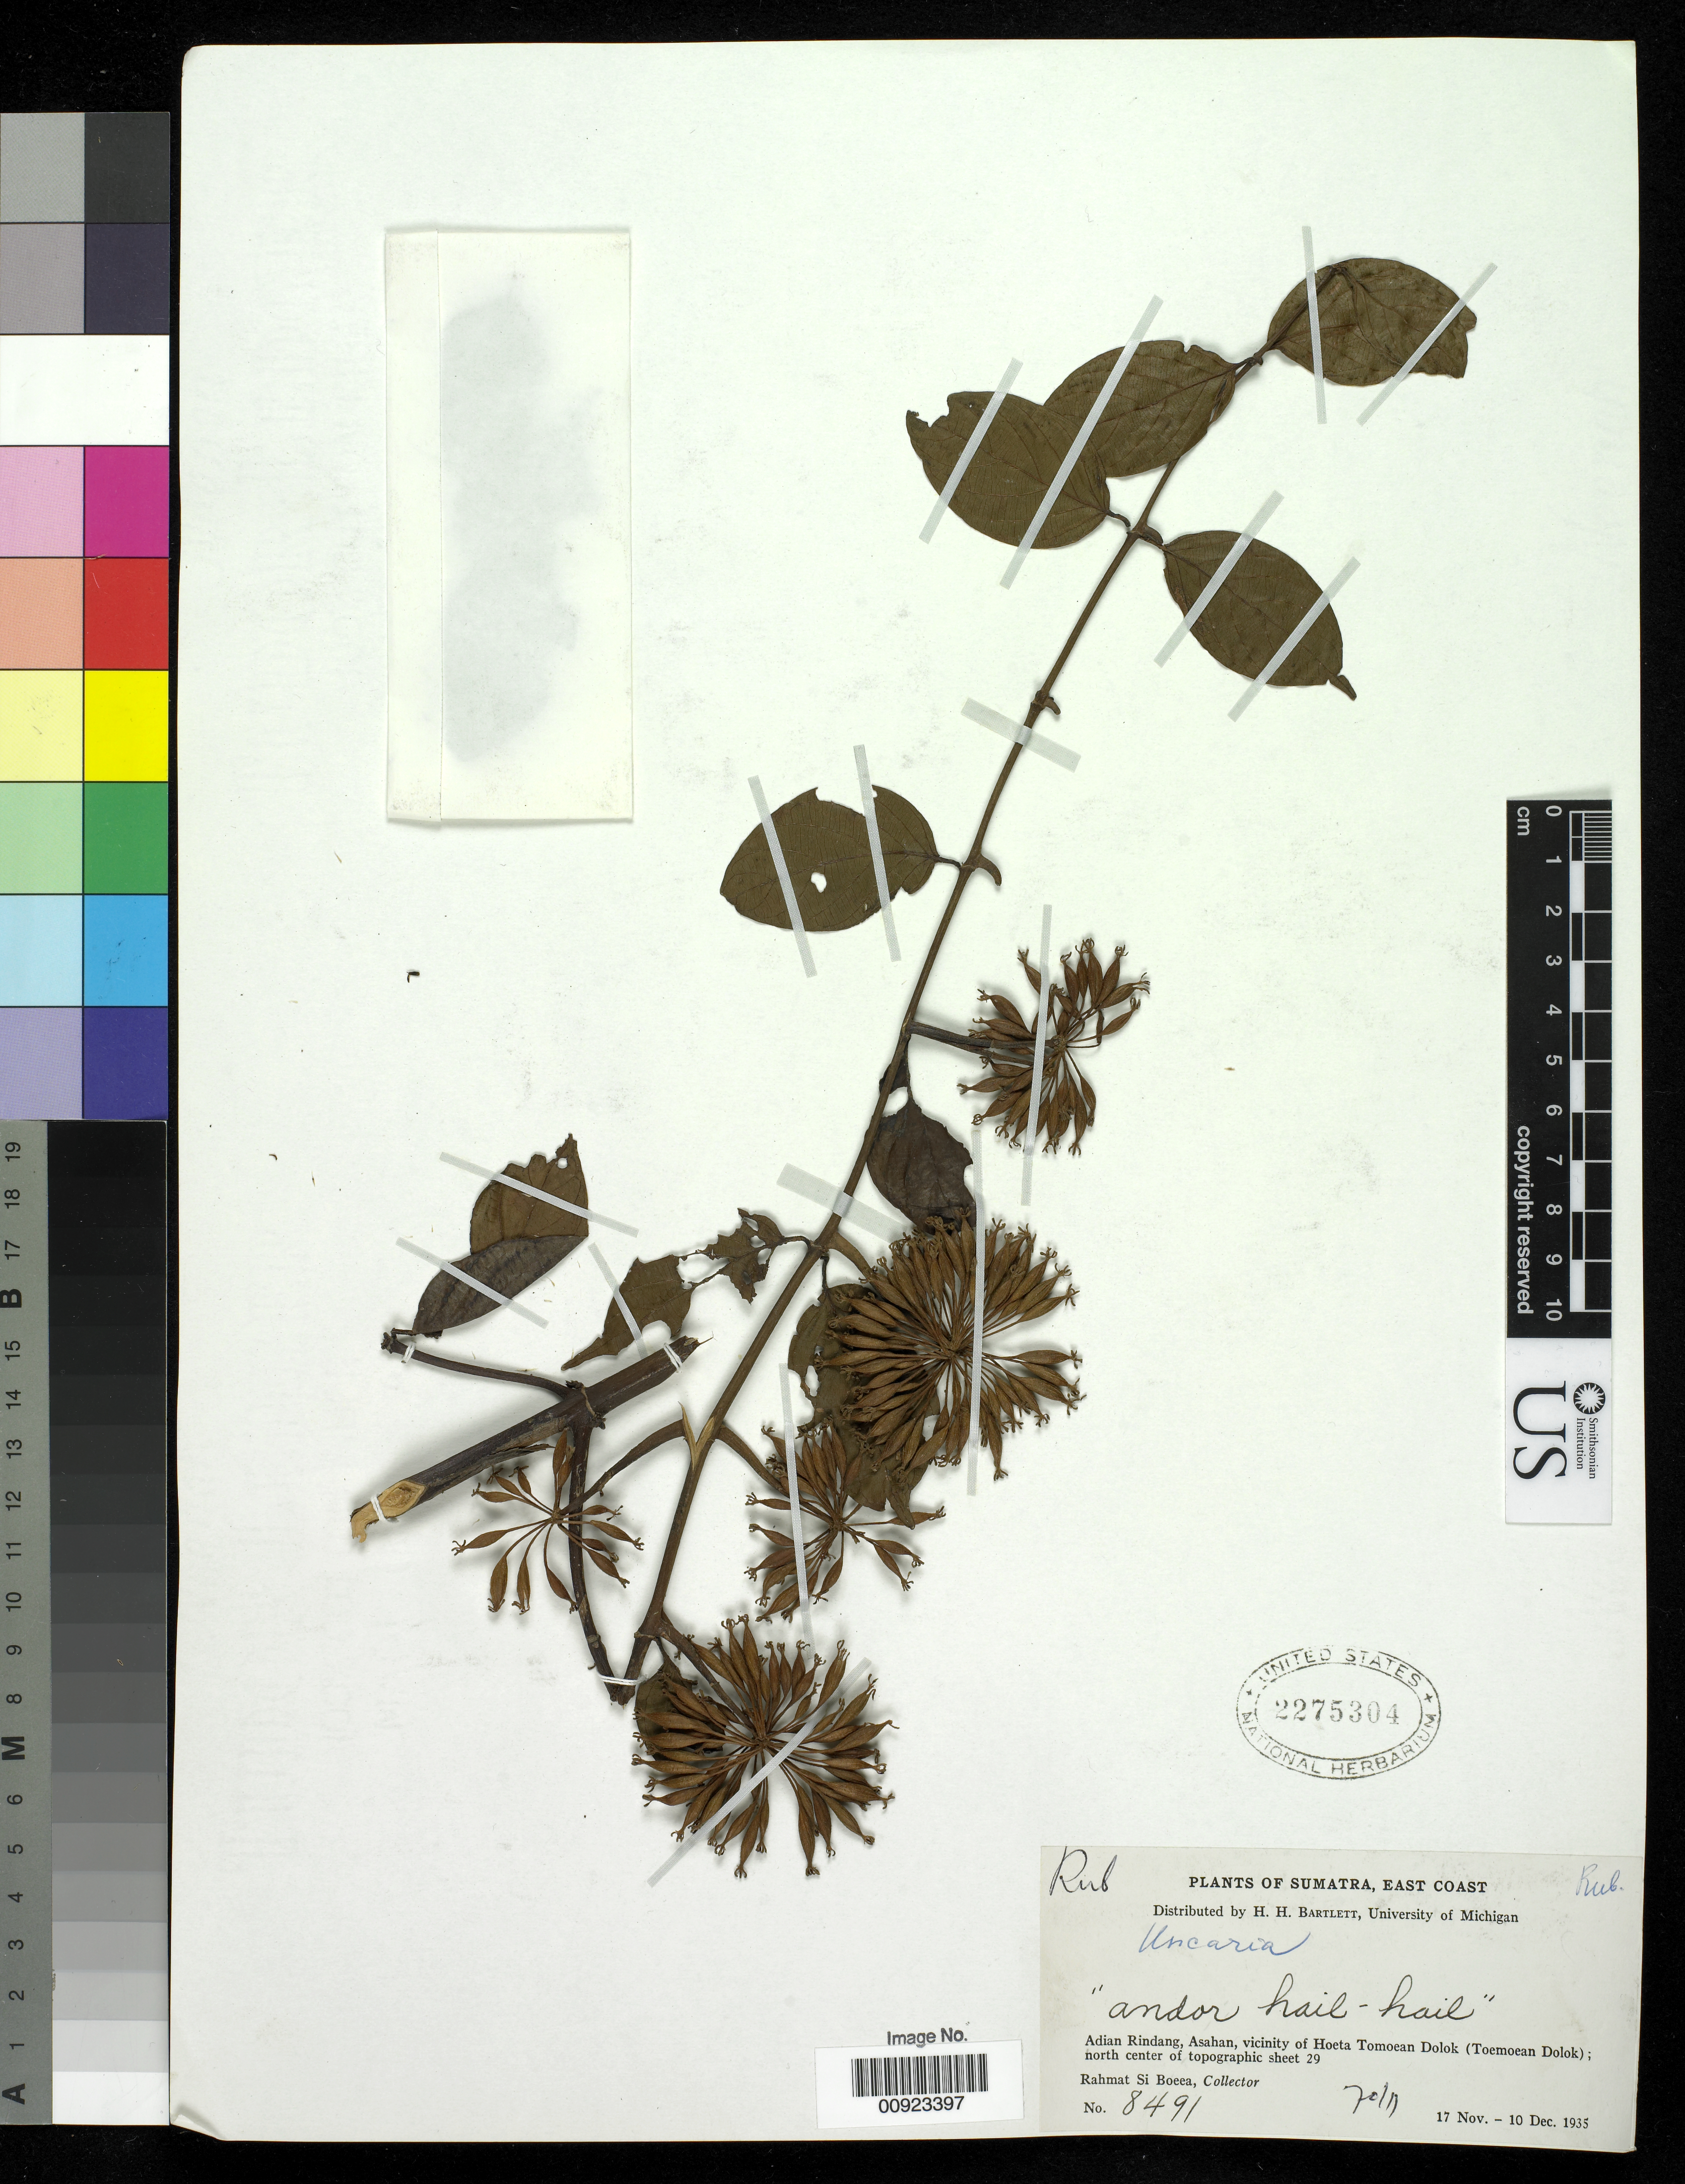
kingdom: Plantae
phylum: Tracheophyta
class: Magnoliopsida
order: Gentianales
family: Rubiaceae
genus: Uncaria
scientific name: Uncaria sp.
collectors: Rahmat Si Boeea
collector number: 8491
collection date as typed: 17 Nov 1935 to 10 Dec 1935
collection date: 1935-11-17/1935-12-10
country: Indonesia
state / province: Sumatra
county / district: Aceh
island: Sumatra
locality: Adian Rindang, Asahan, vicinity of Hoeta Tomoean Dolok (Toemoean Dolok), N center of topographic sheet 29.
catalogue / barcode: US 2275304